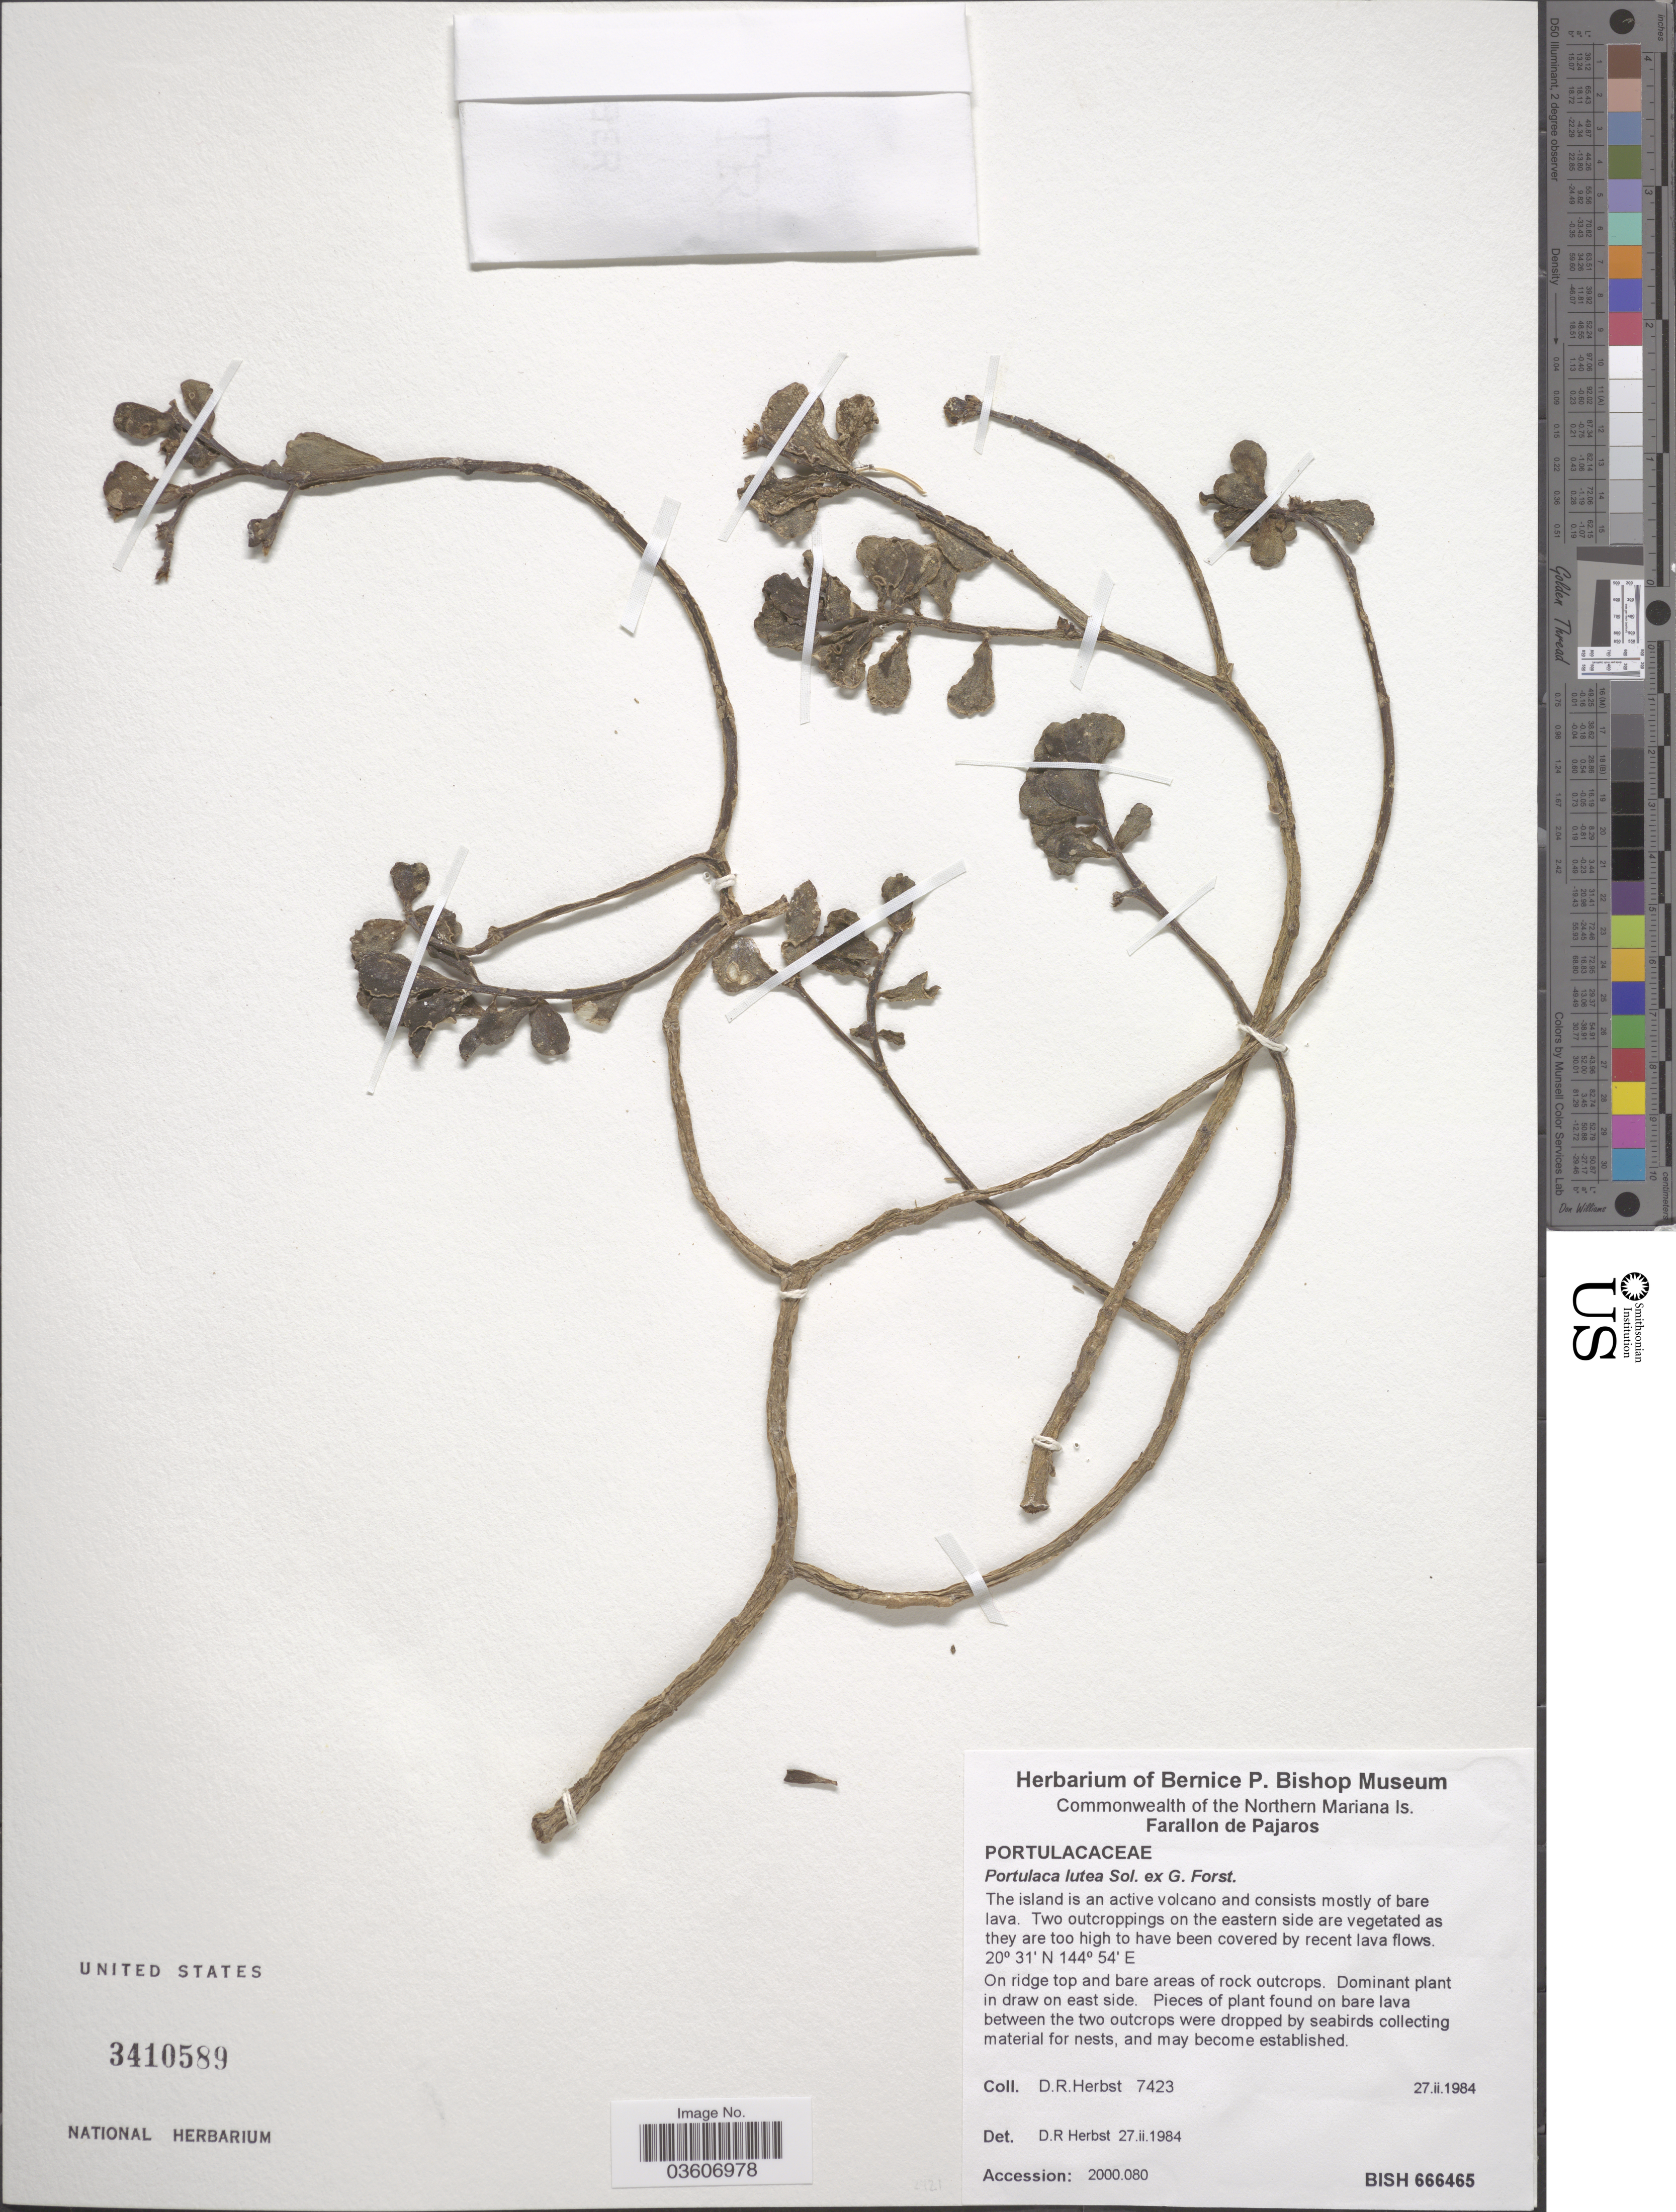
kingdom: Plantae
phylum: Tracheophyta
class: Magnoliopsida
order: Caryophyllales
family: Portulacaceae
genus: Portulaca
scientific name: Portulaca lutea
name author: Sol. ex G. Forst.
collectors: D. Herbst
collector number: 7423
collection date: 1984-02-27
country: Northern Mariana Islands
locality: Farallon de Pajaros.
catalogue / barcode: US 3410589